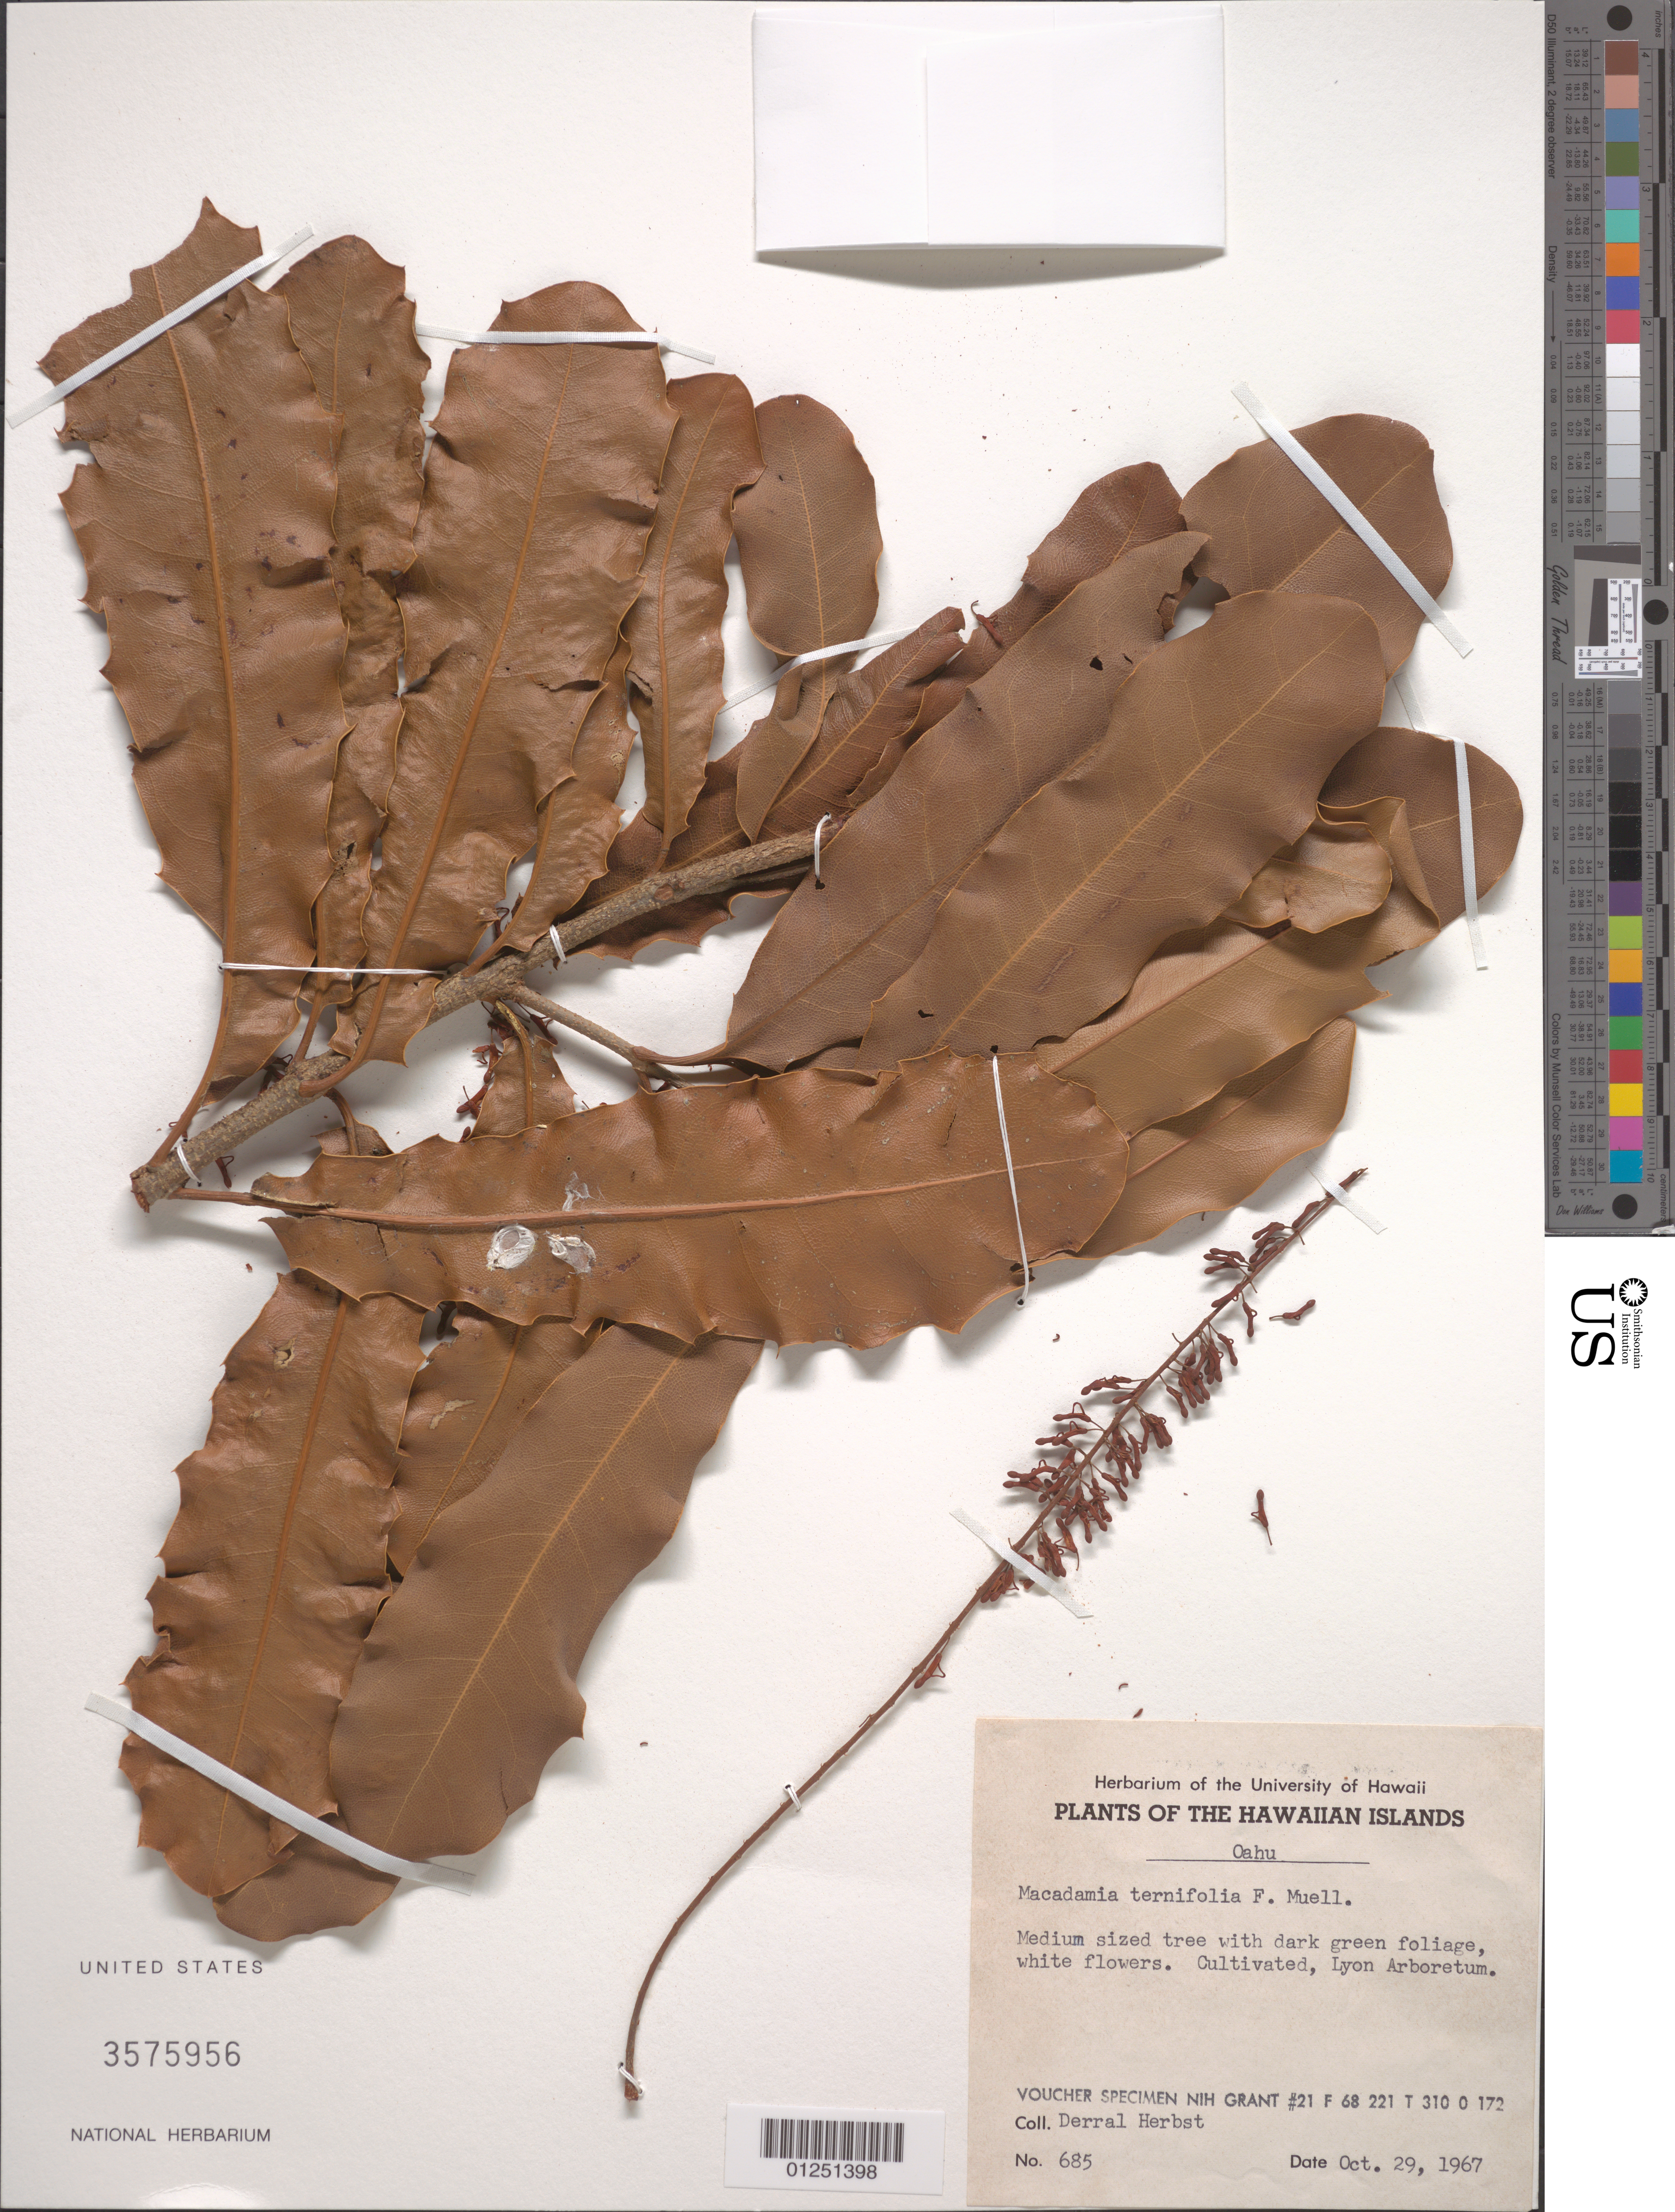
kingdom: Plantae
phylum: Tracheophyta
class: Magnoliopsida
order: Proteales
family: Proteaceae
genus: Macadamia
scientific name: Macadamia ternifolia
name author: F. Muell.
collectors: D. R. Herbst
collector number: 685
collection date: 1967-10-29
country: United States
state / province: Hawaii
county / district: Honolulu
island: Oahu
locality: Lyon Arboretum.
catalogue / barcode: US 3575956